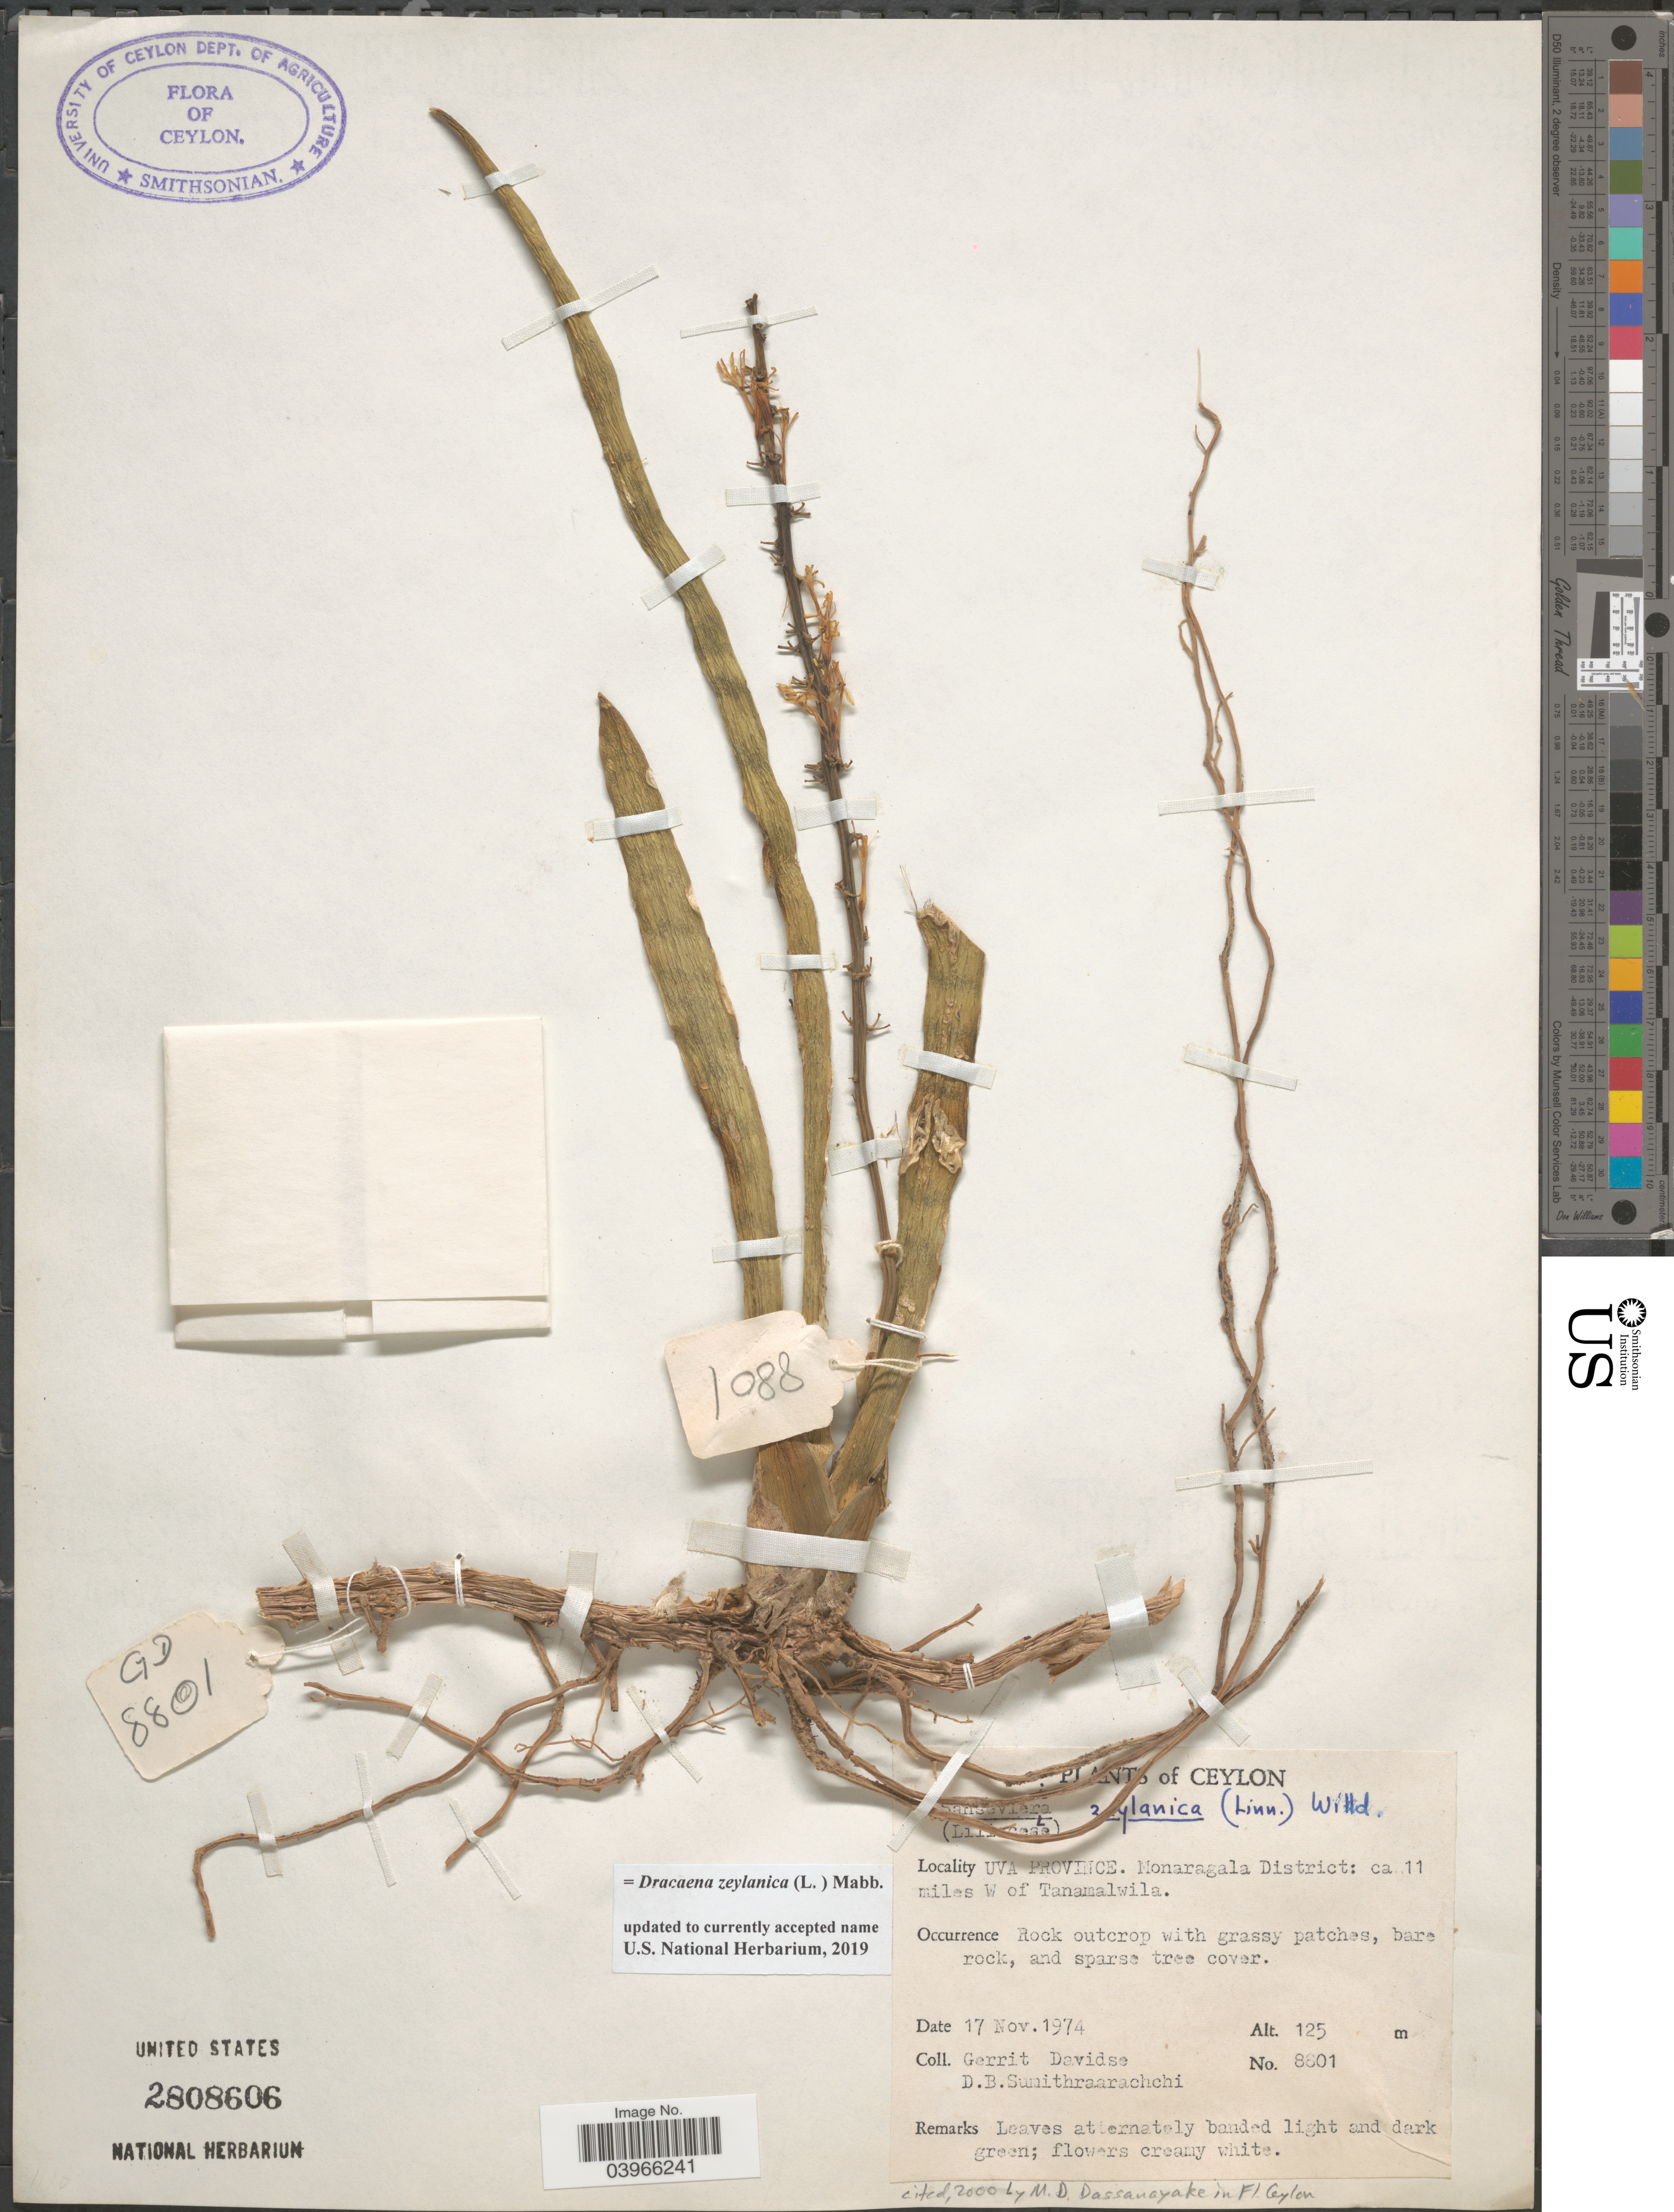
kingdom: Plantae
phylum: Tracheophyta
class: Liliopsida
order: Asparagales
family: Asparagaceae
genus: Dracaena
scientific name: Dracaena zeylanica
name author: (L.) Mabb.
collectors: G. Davidse & D. B. Sumithraarachchi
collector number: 8601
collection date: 1974-11-17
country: Sri Lanka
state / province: Uva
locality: Ceylon. Uva Province. Monaragala District: ca 11 miles W of Tanamalwila.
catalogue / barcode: US 2808606